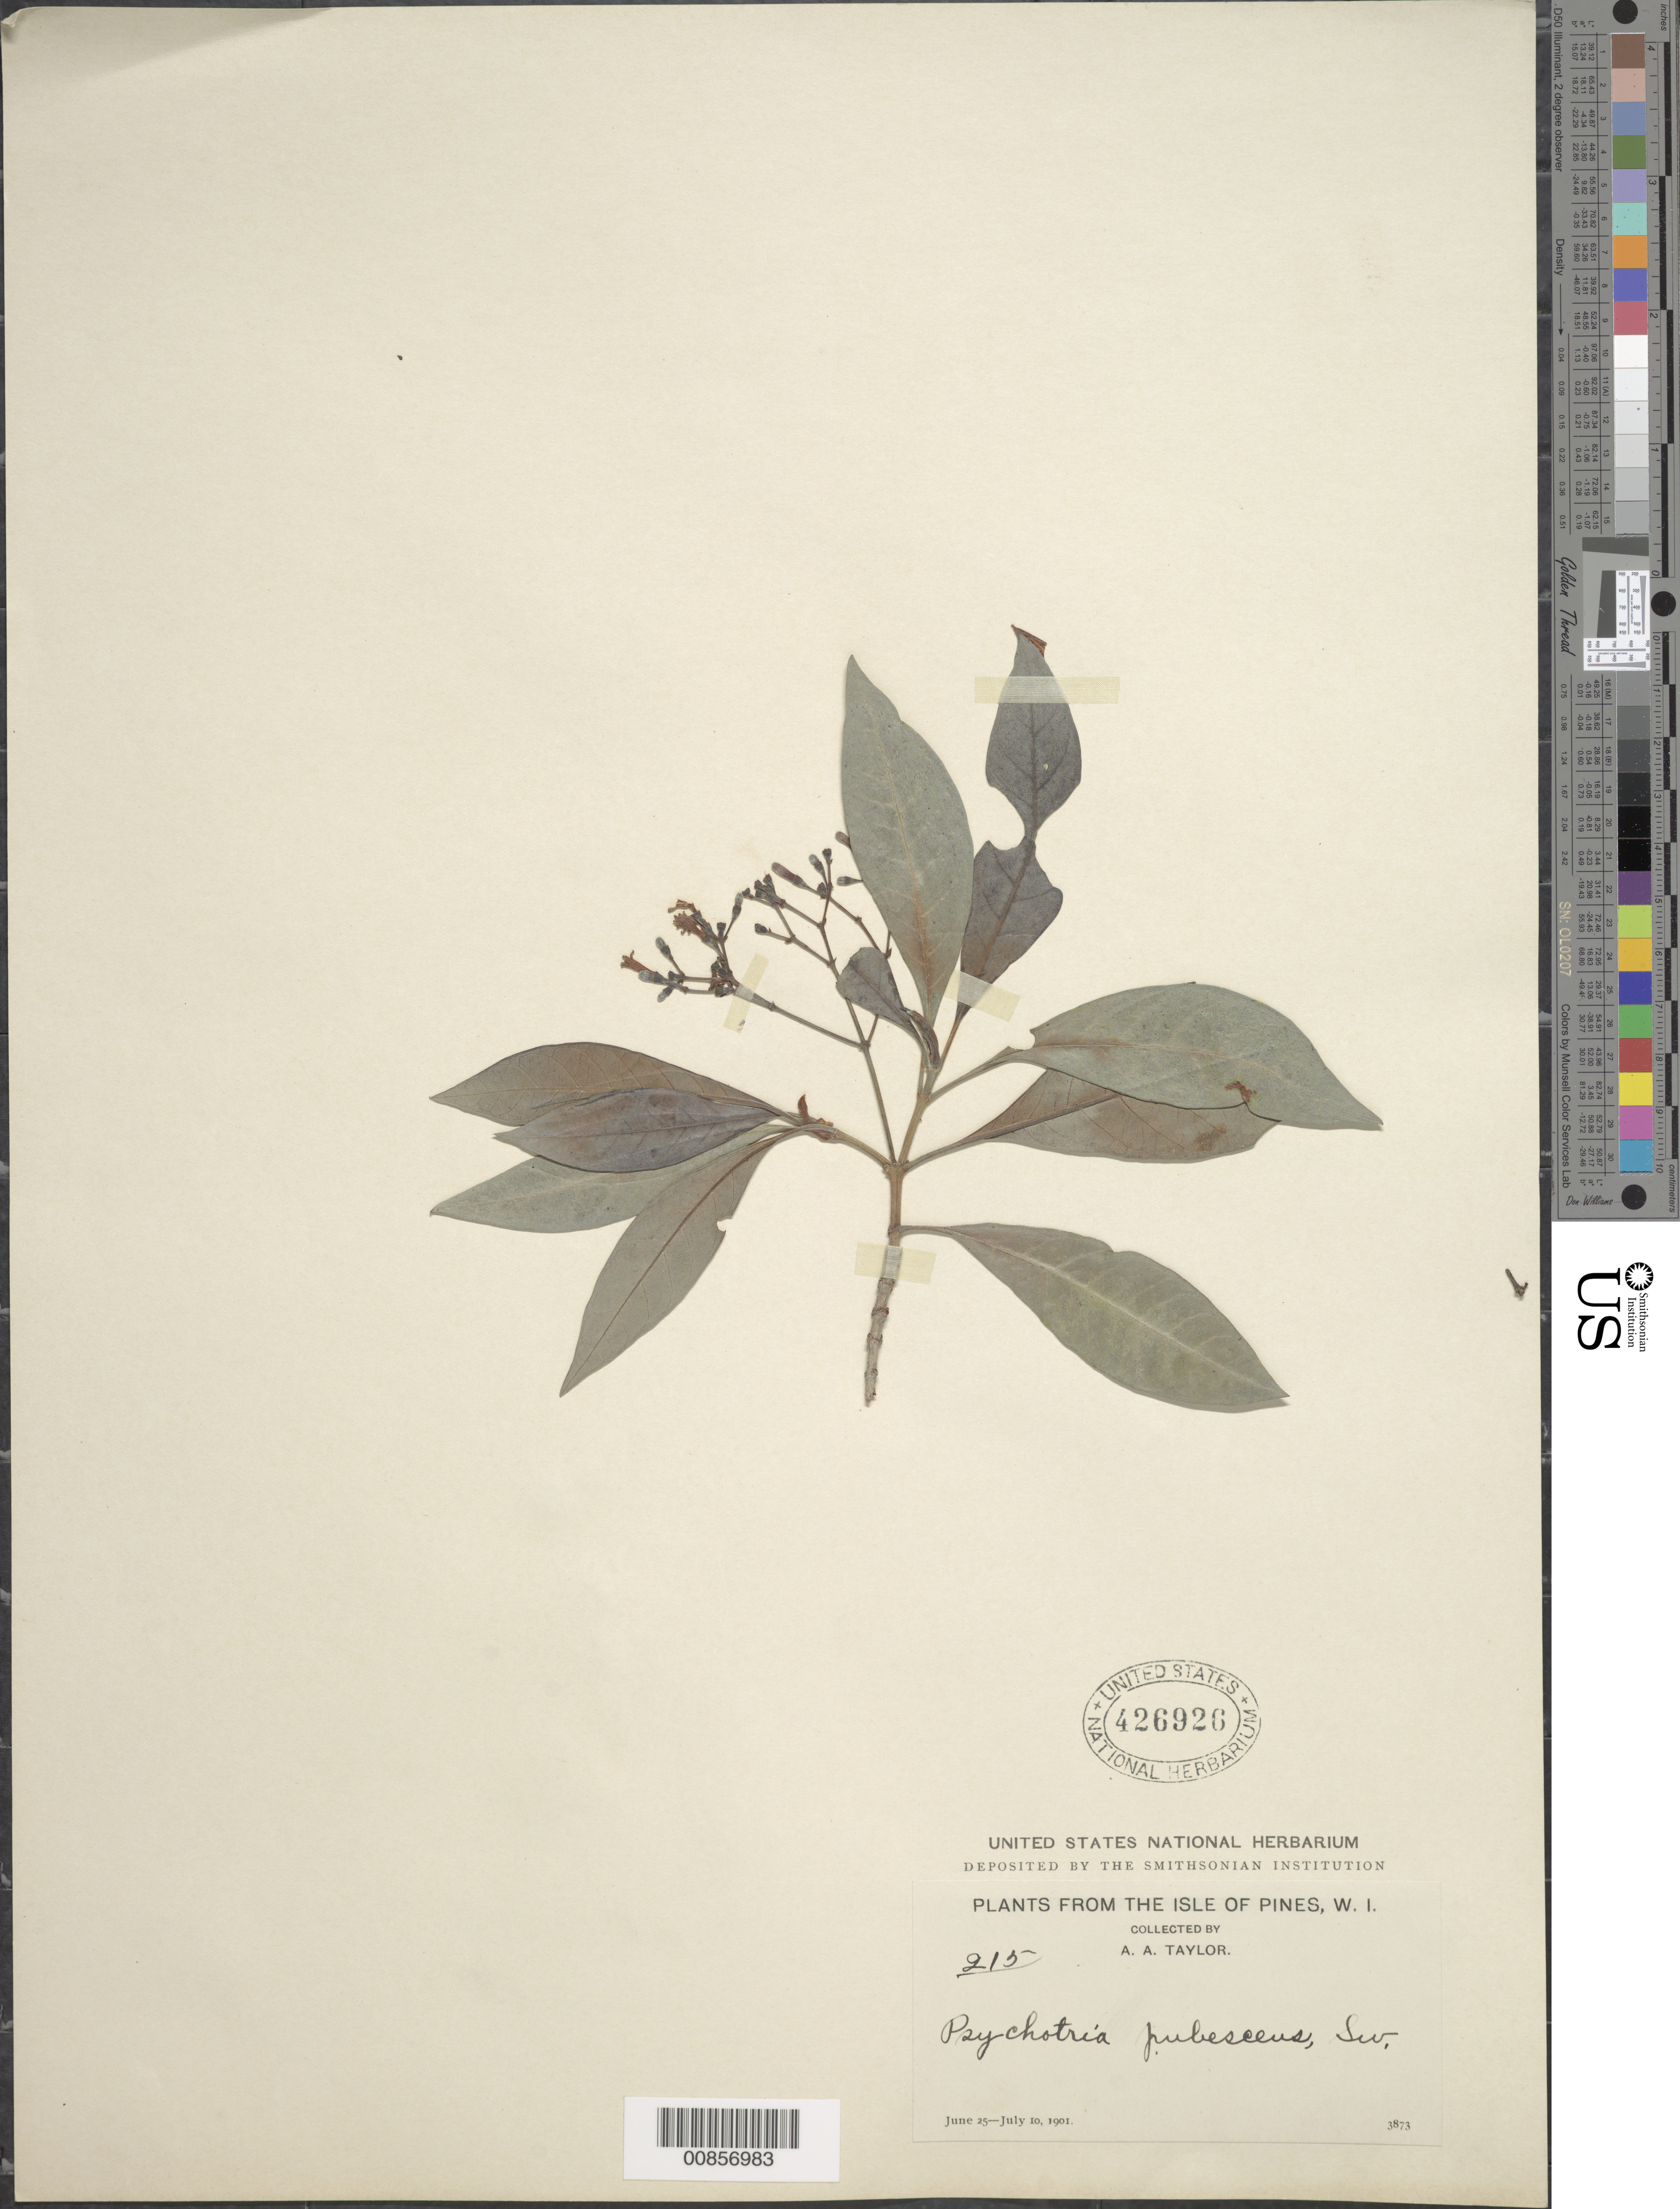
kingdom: Plantae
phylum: Tracheophyta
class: Magnoliopsida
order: Gentianales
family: Rubiaceae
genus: Psychotria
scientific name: Psychotria pubescens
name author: Sw.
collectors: A. A. Taylor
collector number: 215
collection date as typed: Jun 1901 to 10 Jul 1901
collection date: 1901-06/1901-07-10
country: Cuba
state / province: Isla de La Juventud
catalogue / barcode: US 426926